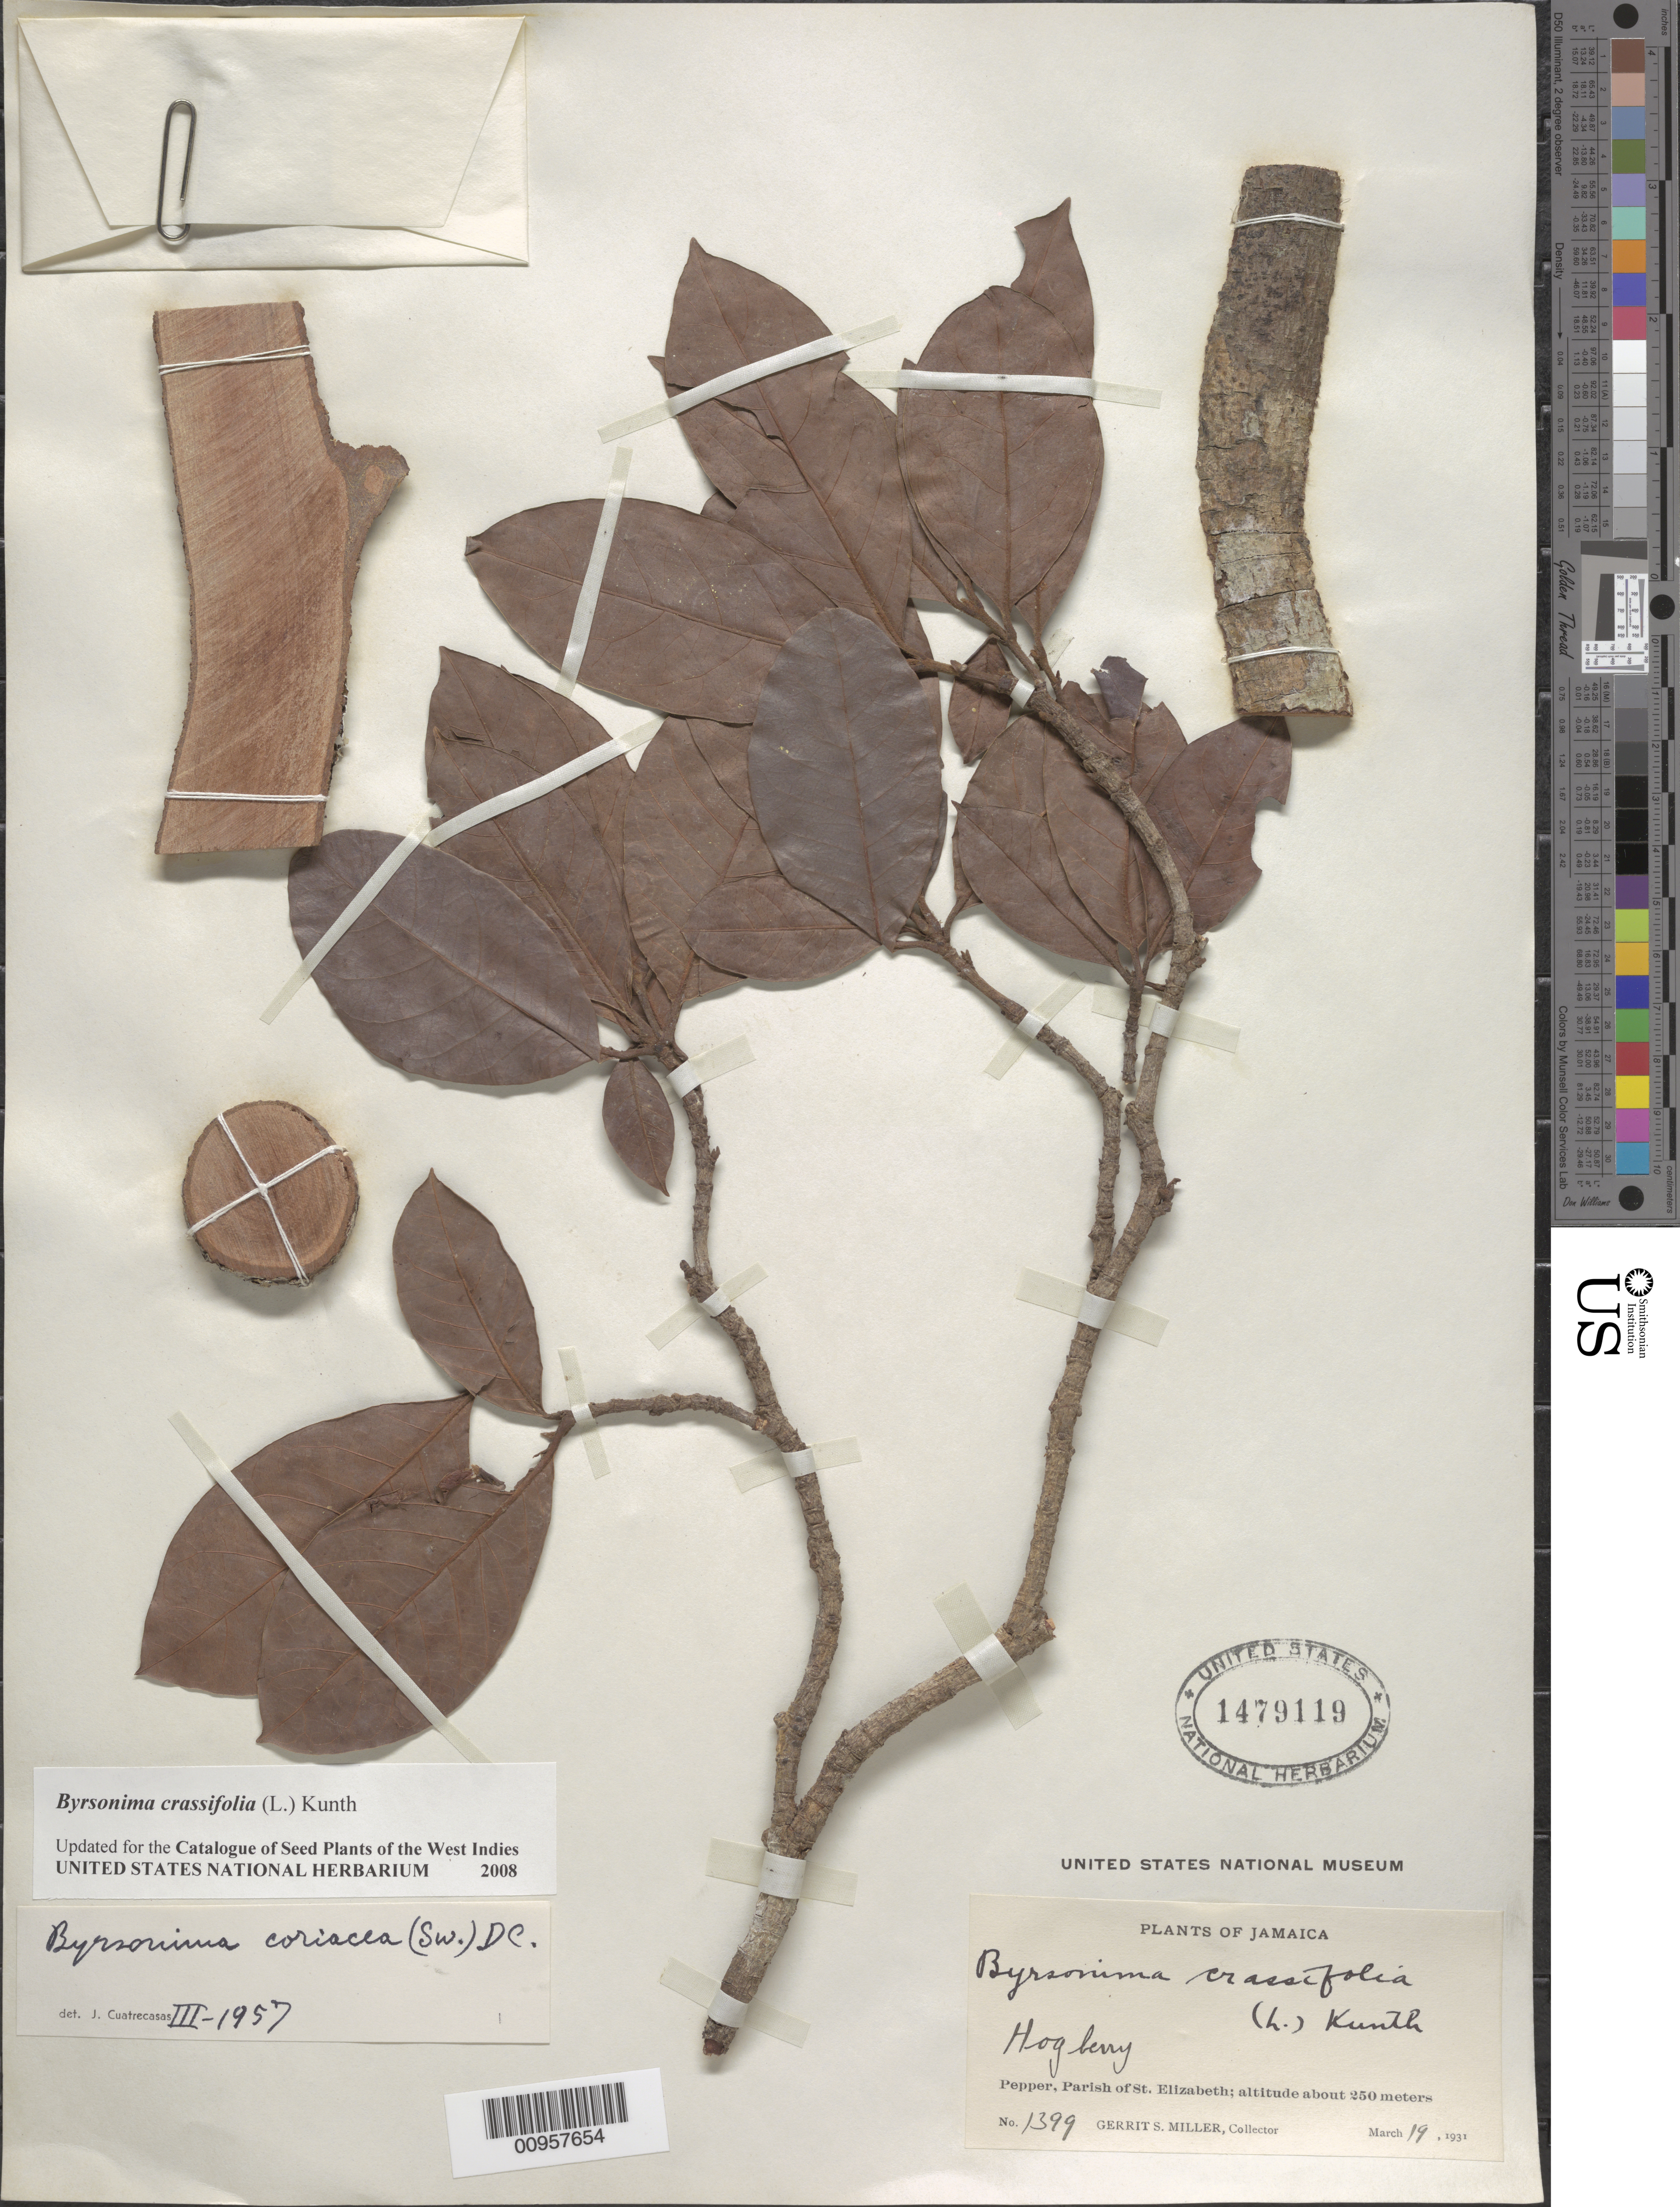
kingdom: Plantae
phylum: Tracheophyta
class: Magnoliopsida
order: Malpighiales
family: Malpighiaceae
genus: Byrsonima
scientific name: Byrsonima crassifolia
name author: (L.) Kunth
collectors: G. S. Miller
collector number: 1399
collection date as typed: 19 Mar 1931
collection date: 1931-03-19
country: Jamaica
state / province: Saint Elizabeth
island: Jamaica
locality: Pepper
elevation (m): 250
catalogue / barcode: US 1479119